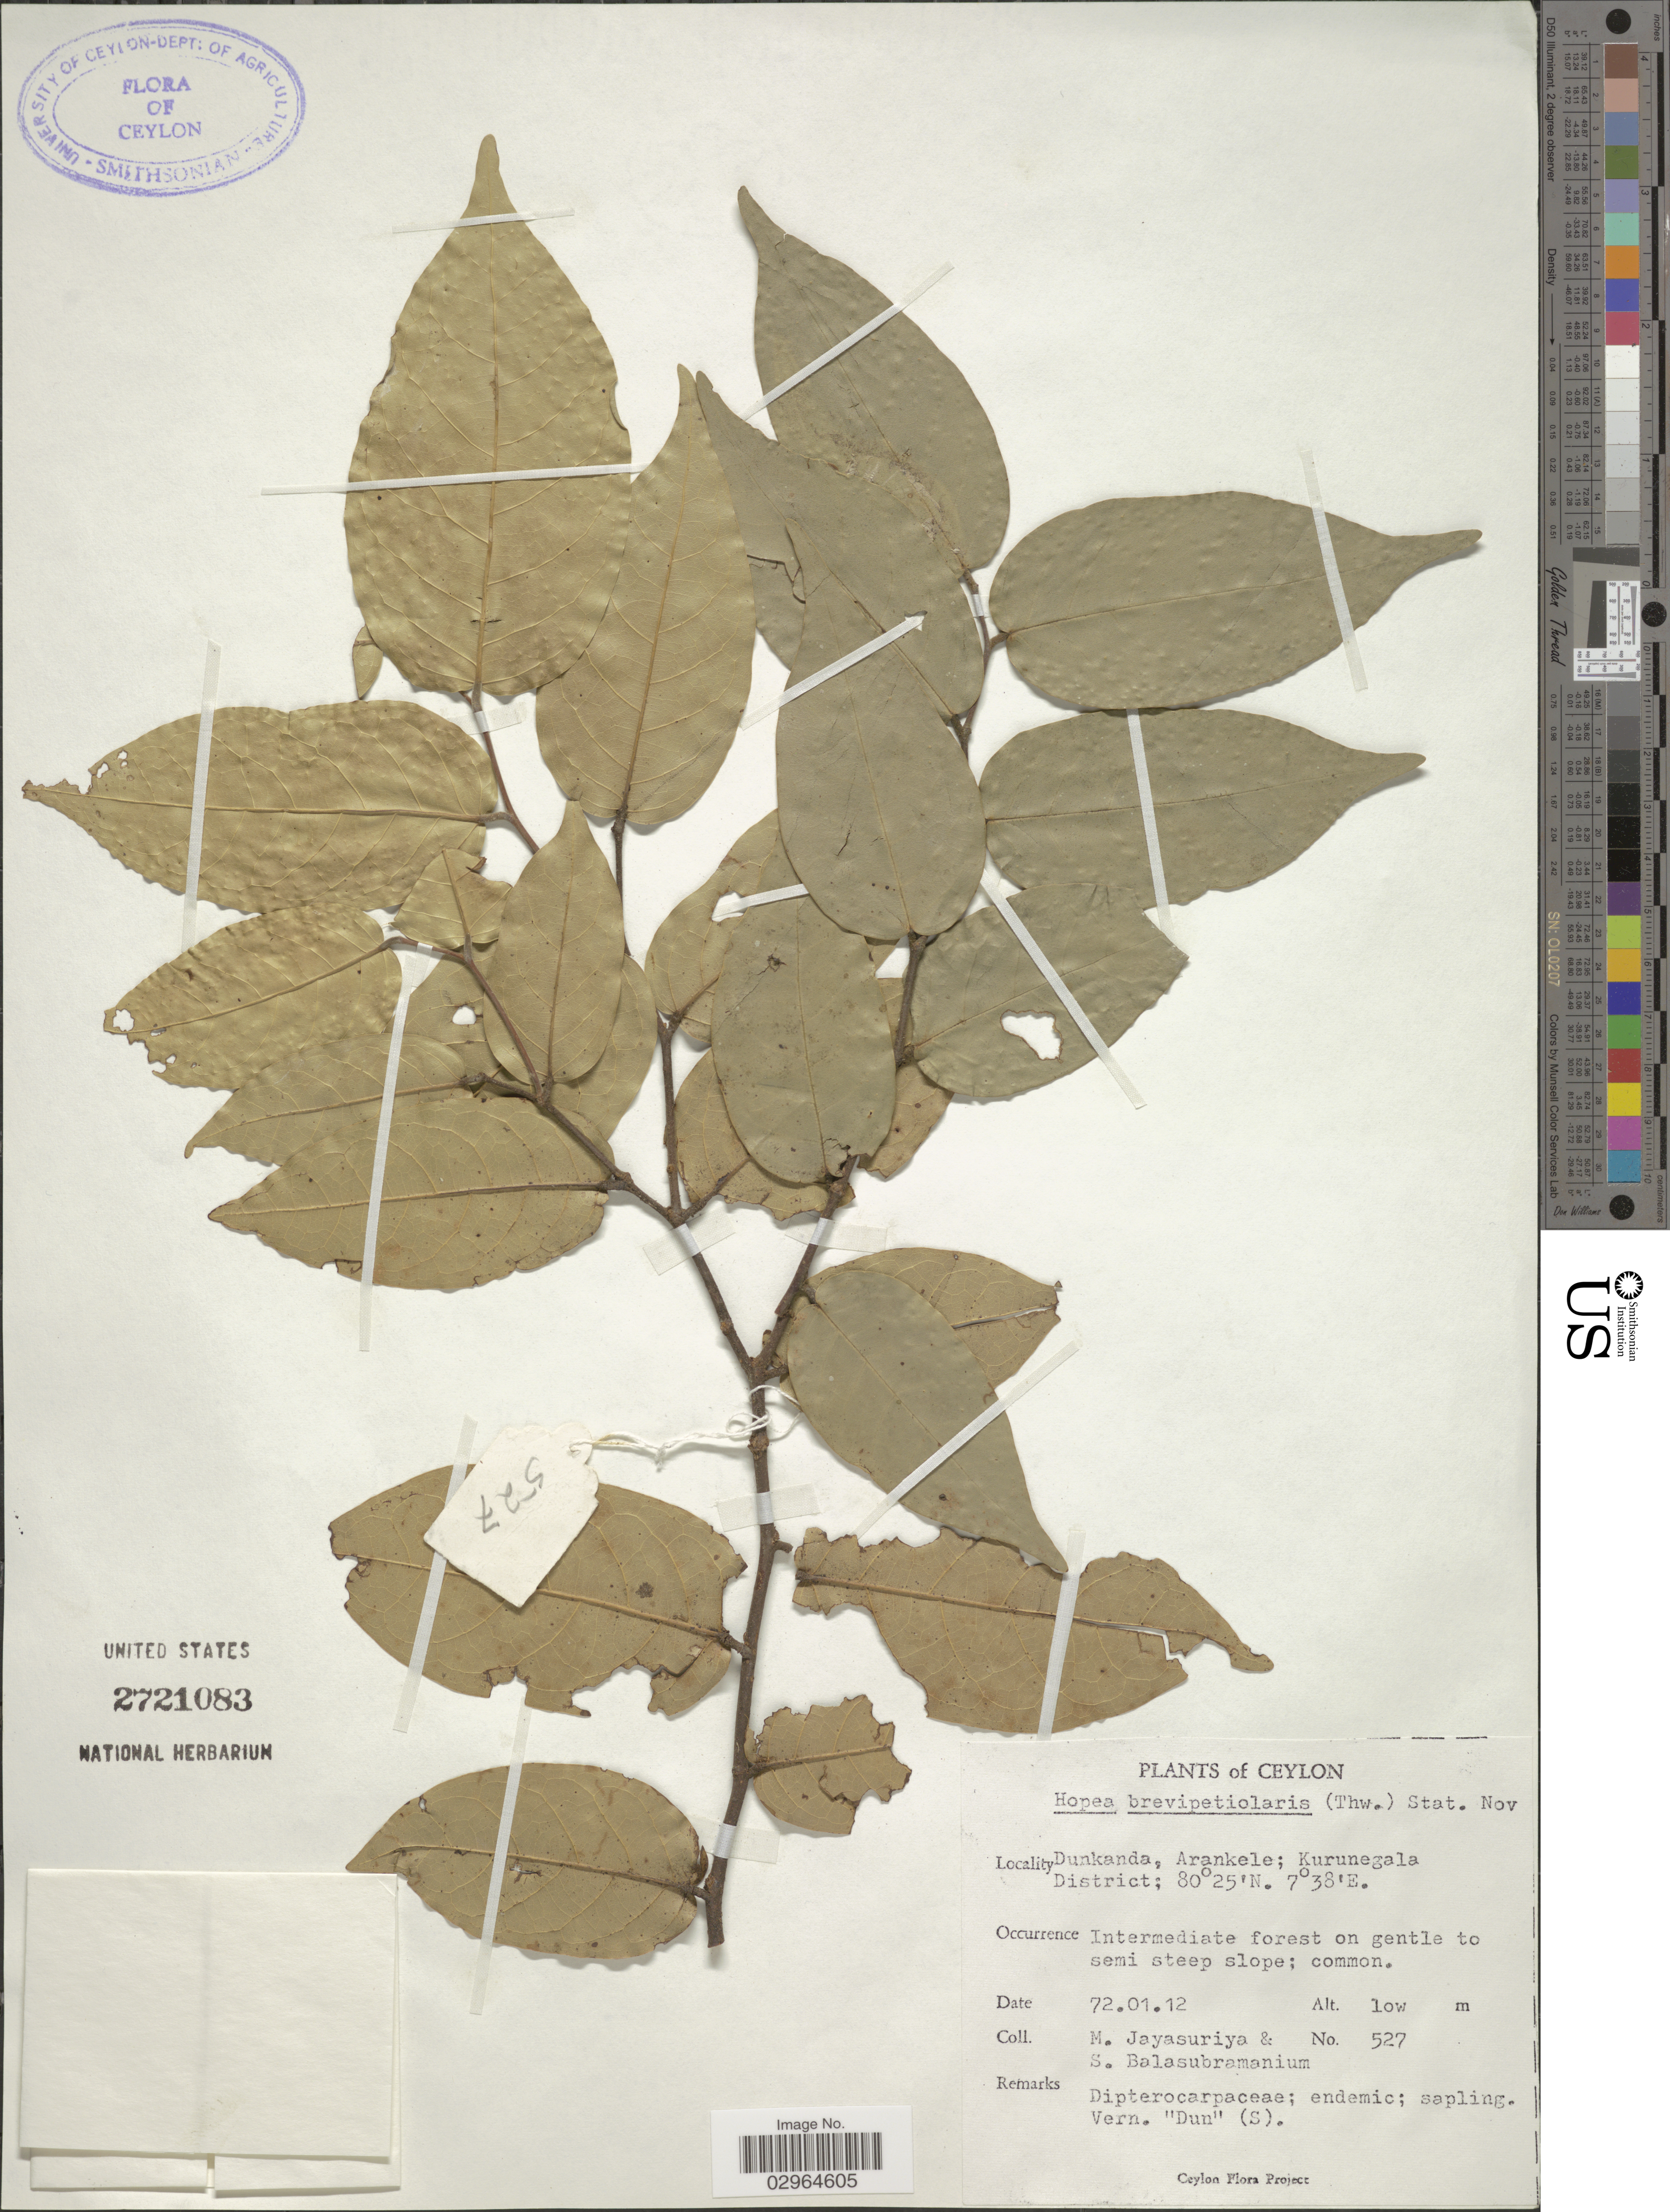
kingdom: Plantae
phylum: Tracheophyta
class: Magnoliopsida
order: Malvales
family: Dipterocarpaceae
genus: Hopea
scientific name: Hopea brevipetiolaris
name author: (Thwaites ex Trimen) P.S. Ashton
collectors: M. Jayasuriya & S. Balasubramanium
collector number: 527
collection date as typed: Transcribed d/m/y: 12/1/72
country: Sri Lanka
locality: Ceylon. Dunkanda, Arankele; Kurunegala District.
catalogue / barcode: US 2721083